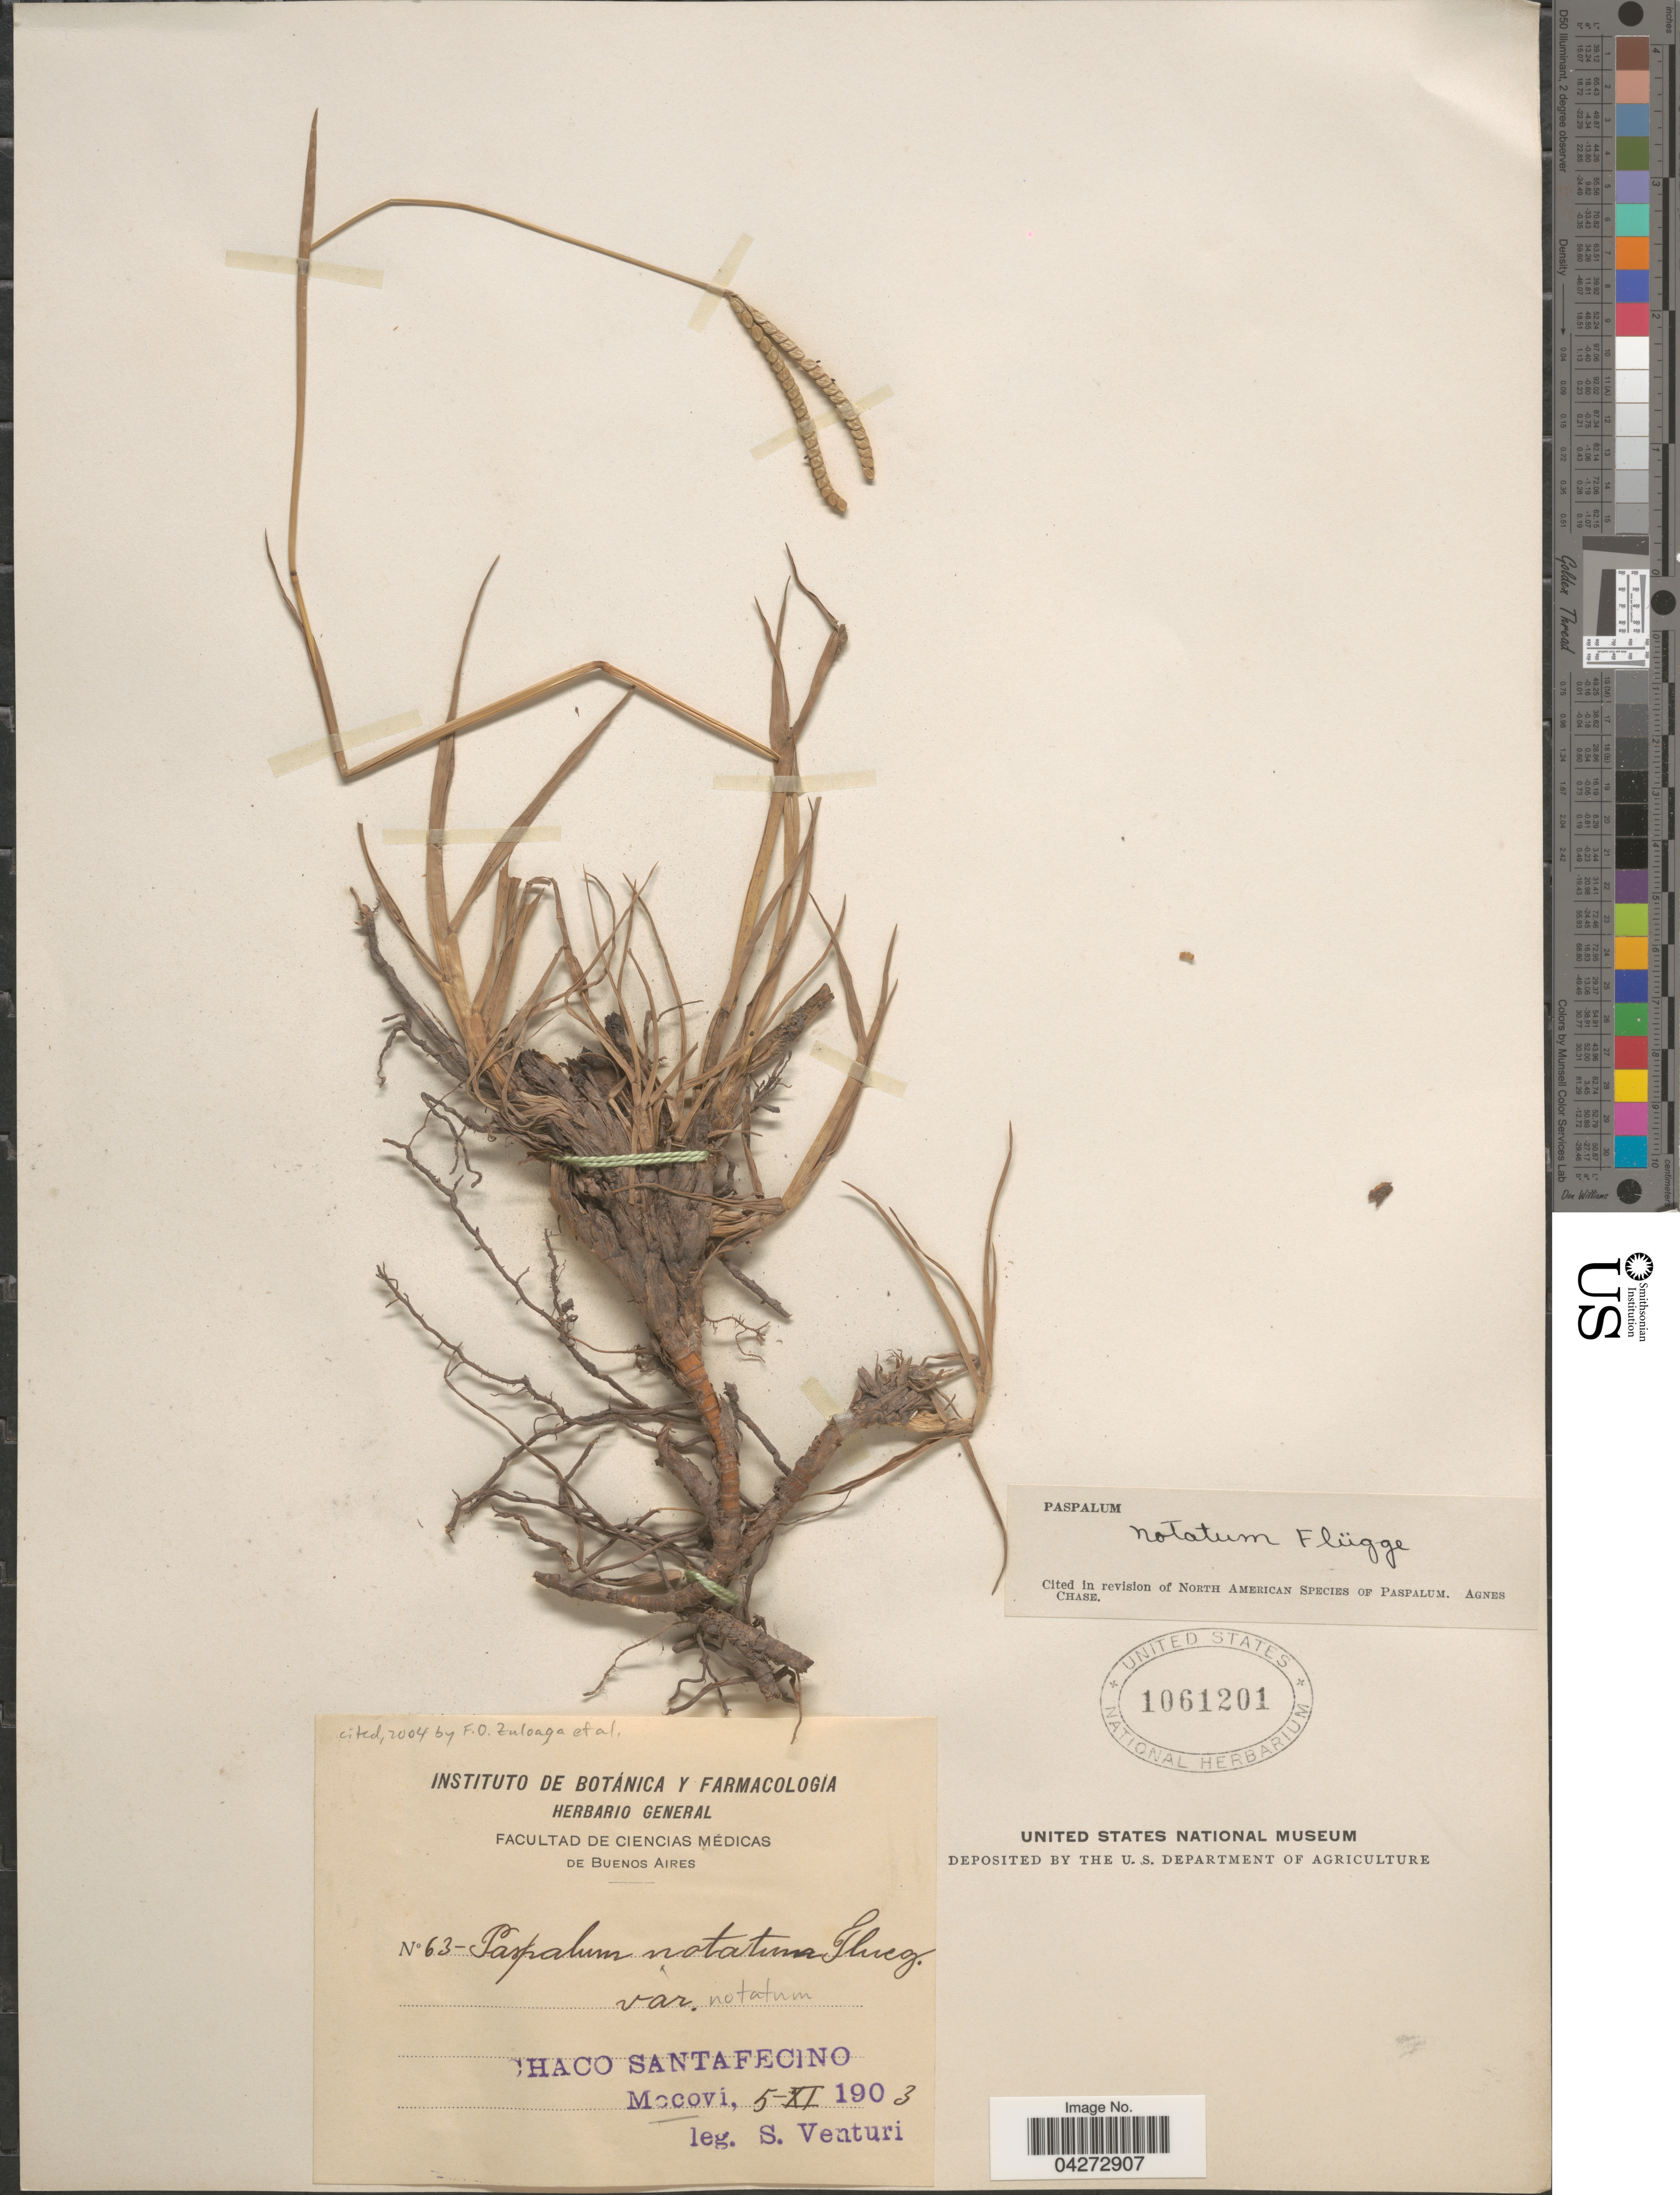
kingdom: Plantae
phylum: Tracheophyta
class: Liliopsida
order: Poales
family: Poaceae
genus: Paspalum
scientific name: Paspalum notatum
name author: Flüggé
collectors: S. Venturi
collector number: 63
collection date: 1903-11-05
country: Argentina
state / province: Chaco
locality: Santa Fecino. Mocovi.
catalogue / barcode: US 1061201